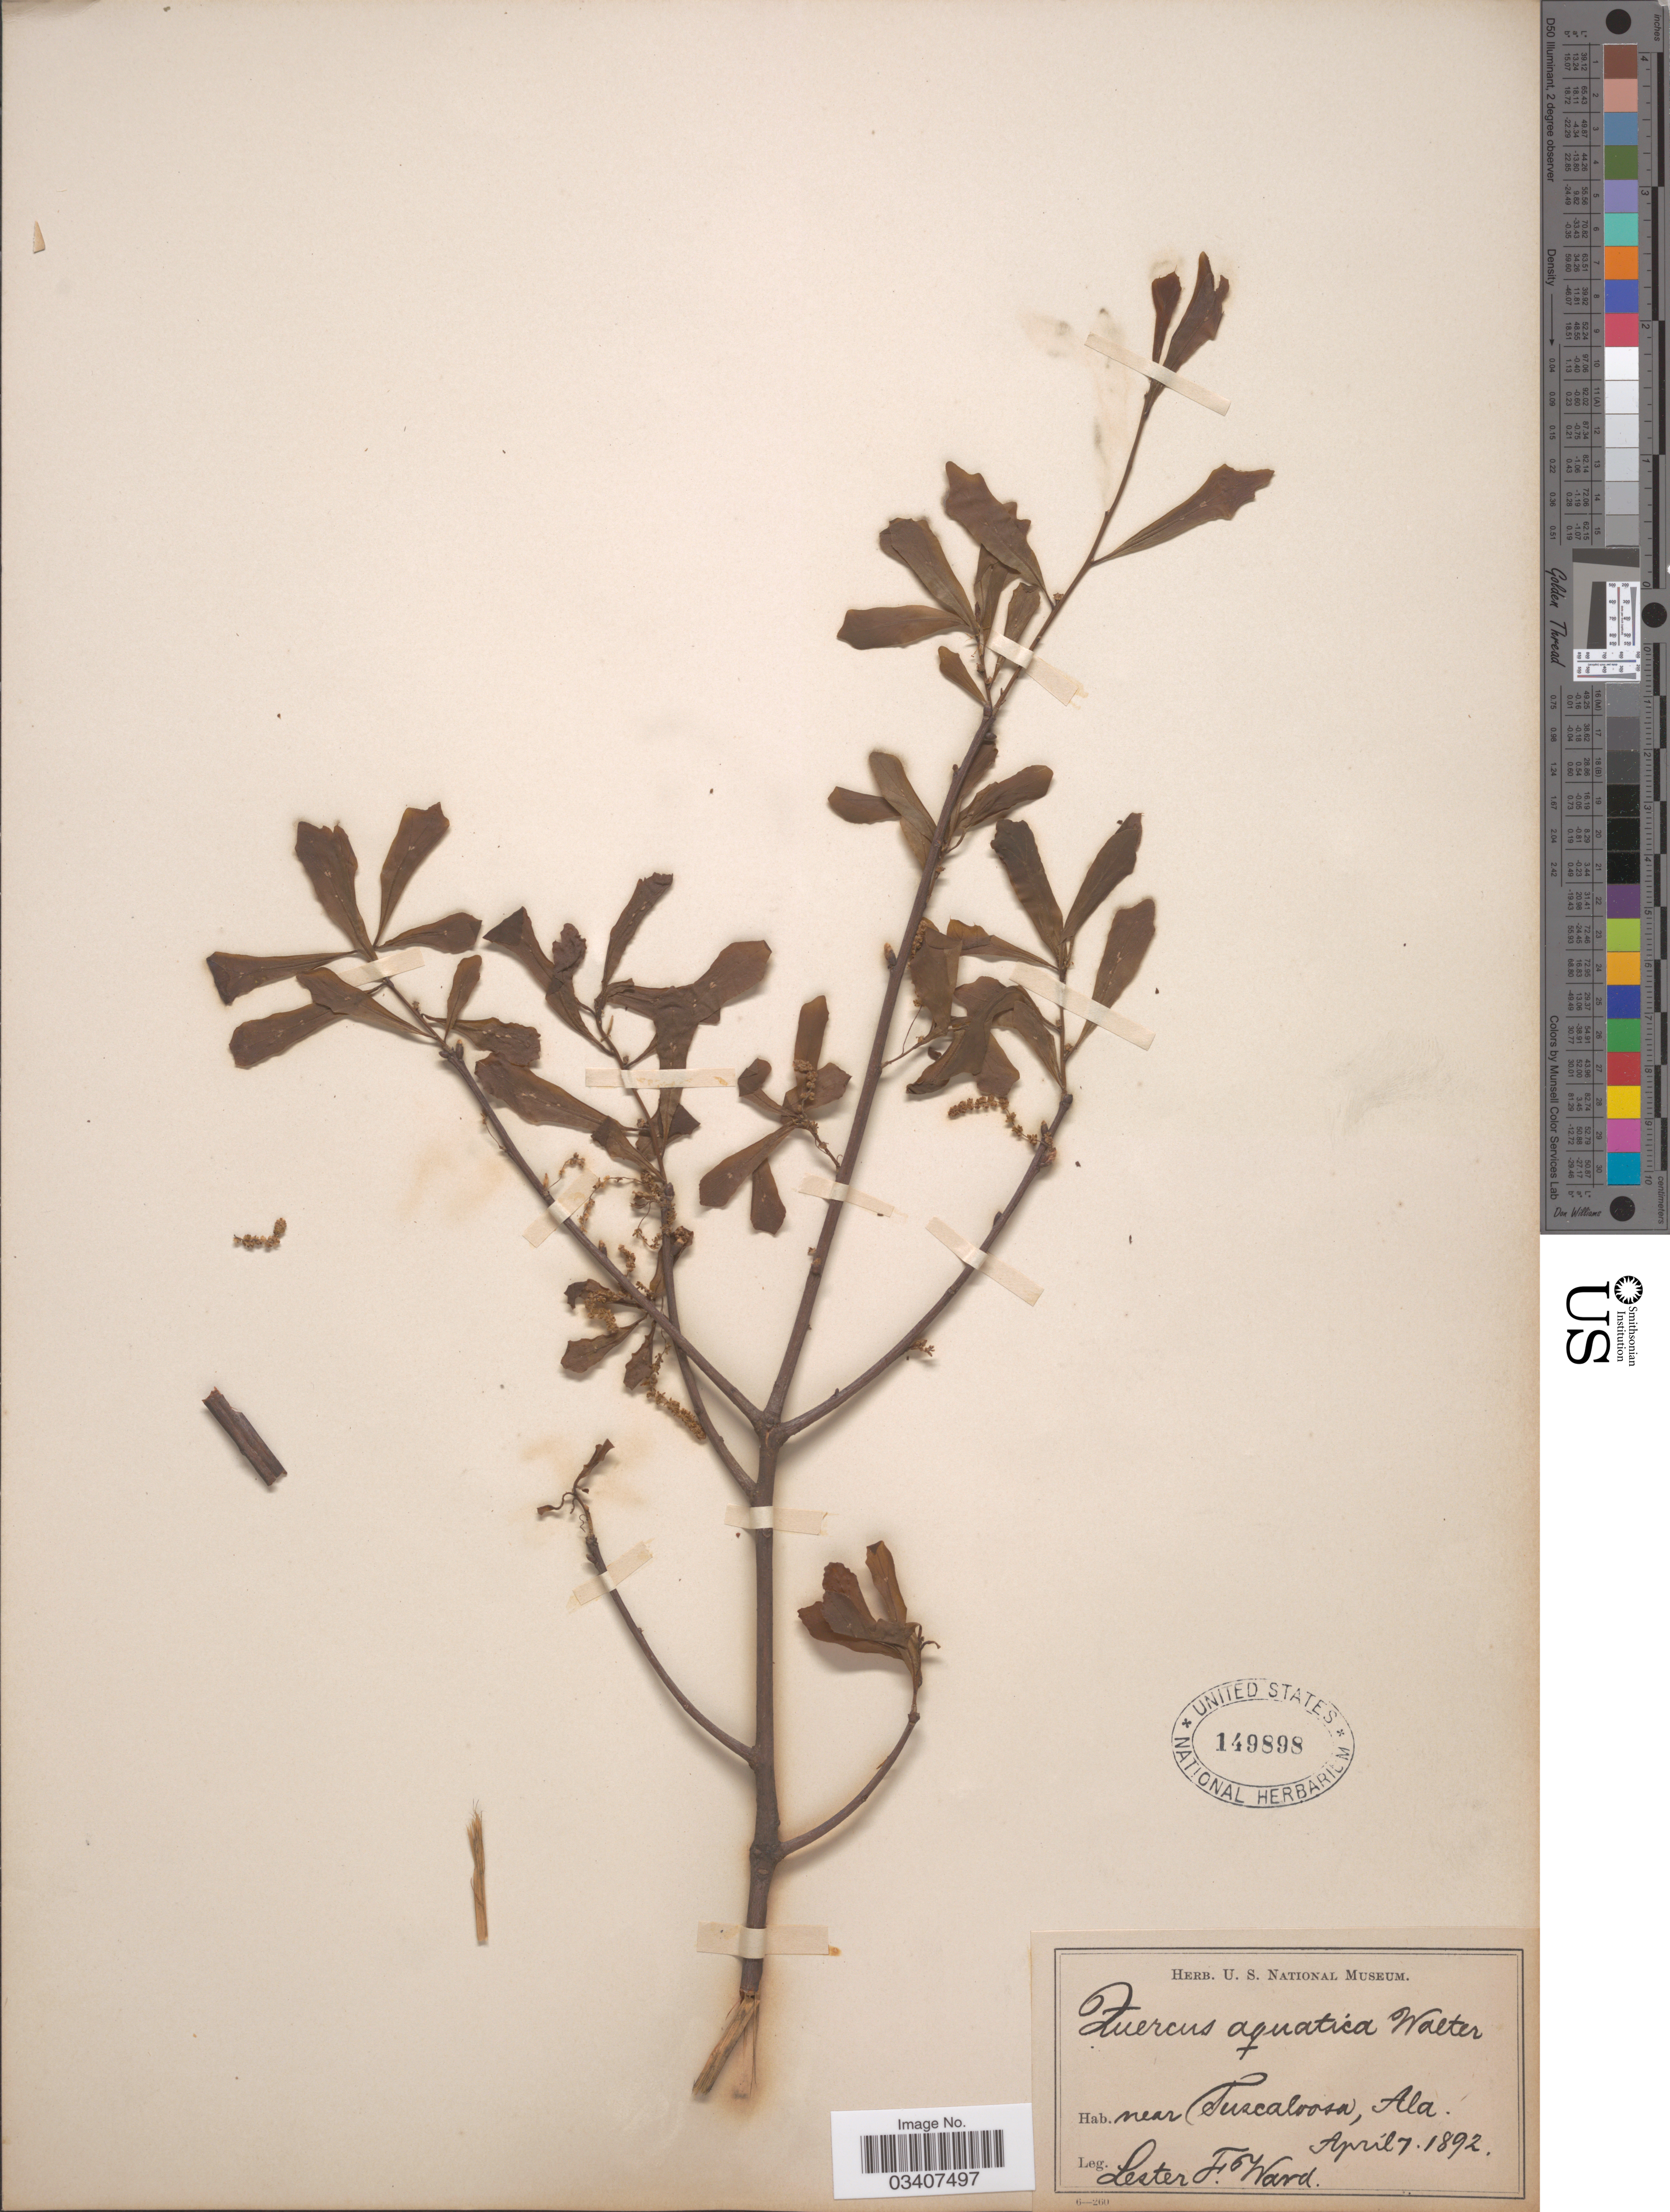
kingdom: Plantae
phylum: Tracheophyta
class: Magnoliopsida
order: Fagales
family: Fagaceae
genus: Quercus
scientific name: Quercus nigra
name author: L.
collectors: L. F. Ward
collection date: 1892-04-07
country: United States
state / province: Alabama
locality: Near Tuscaloosa.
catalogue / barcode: US 149898